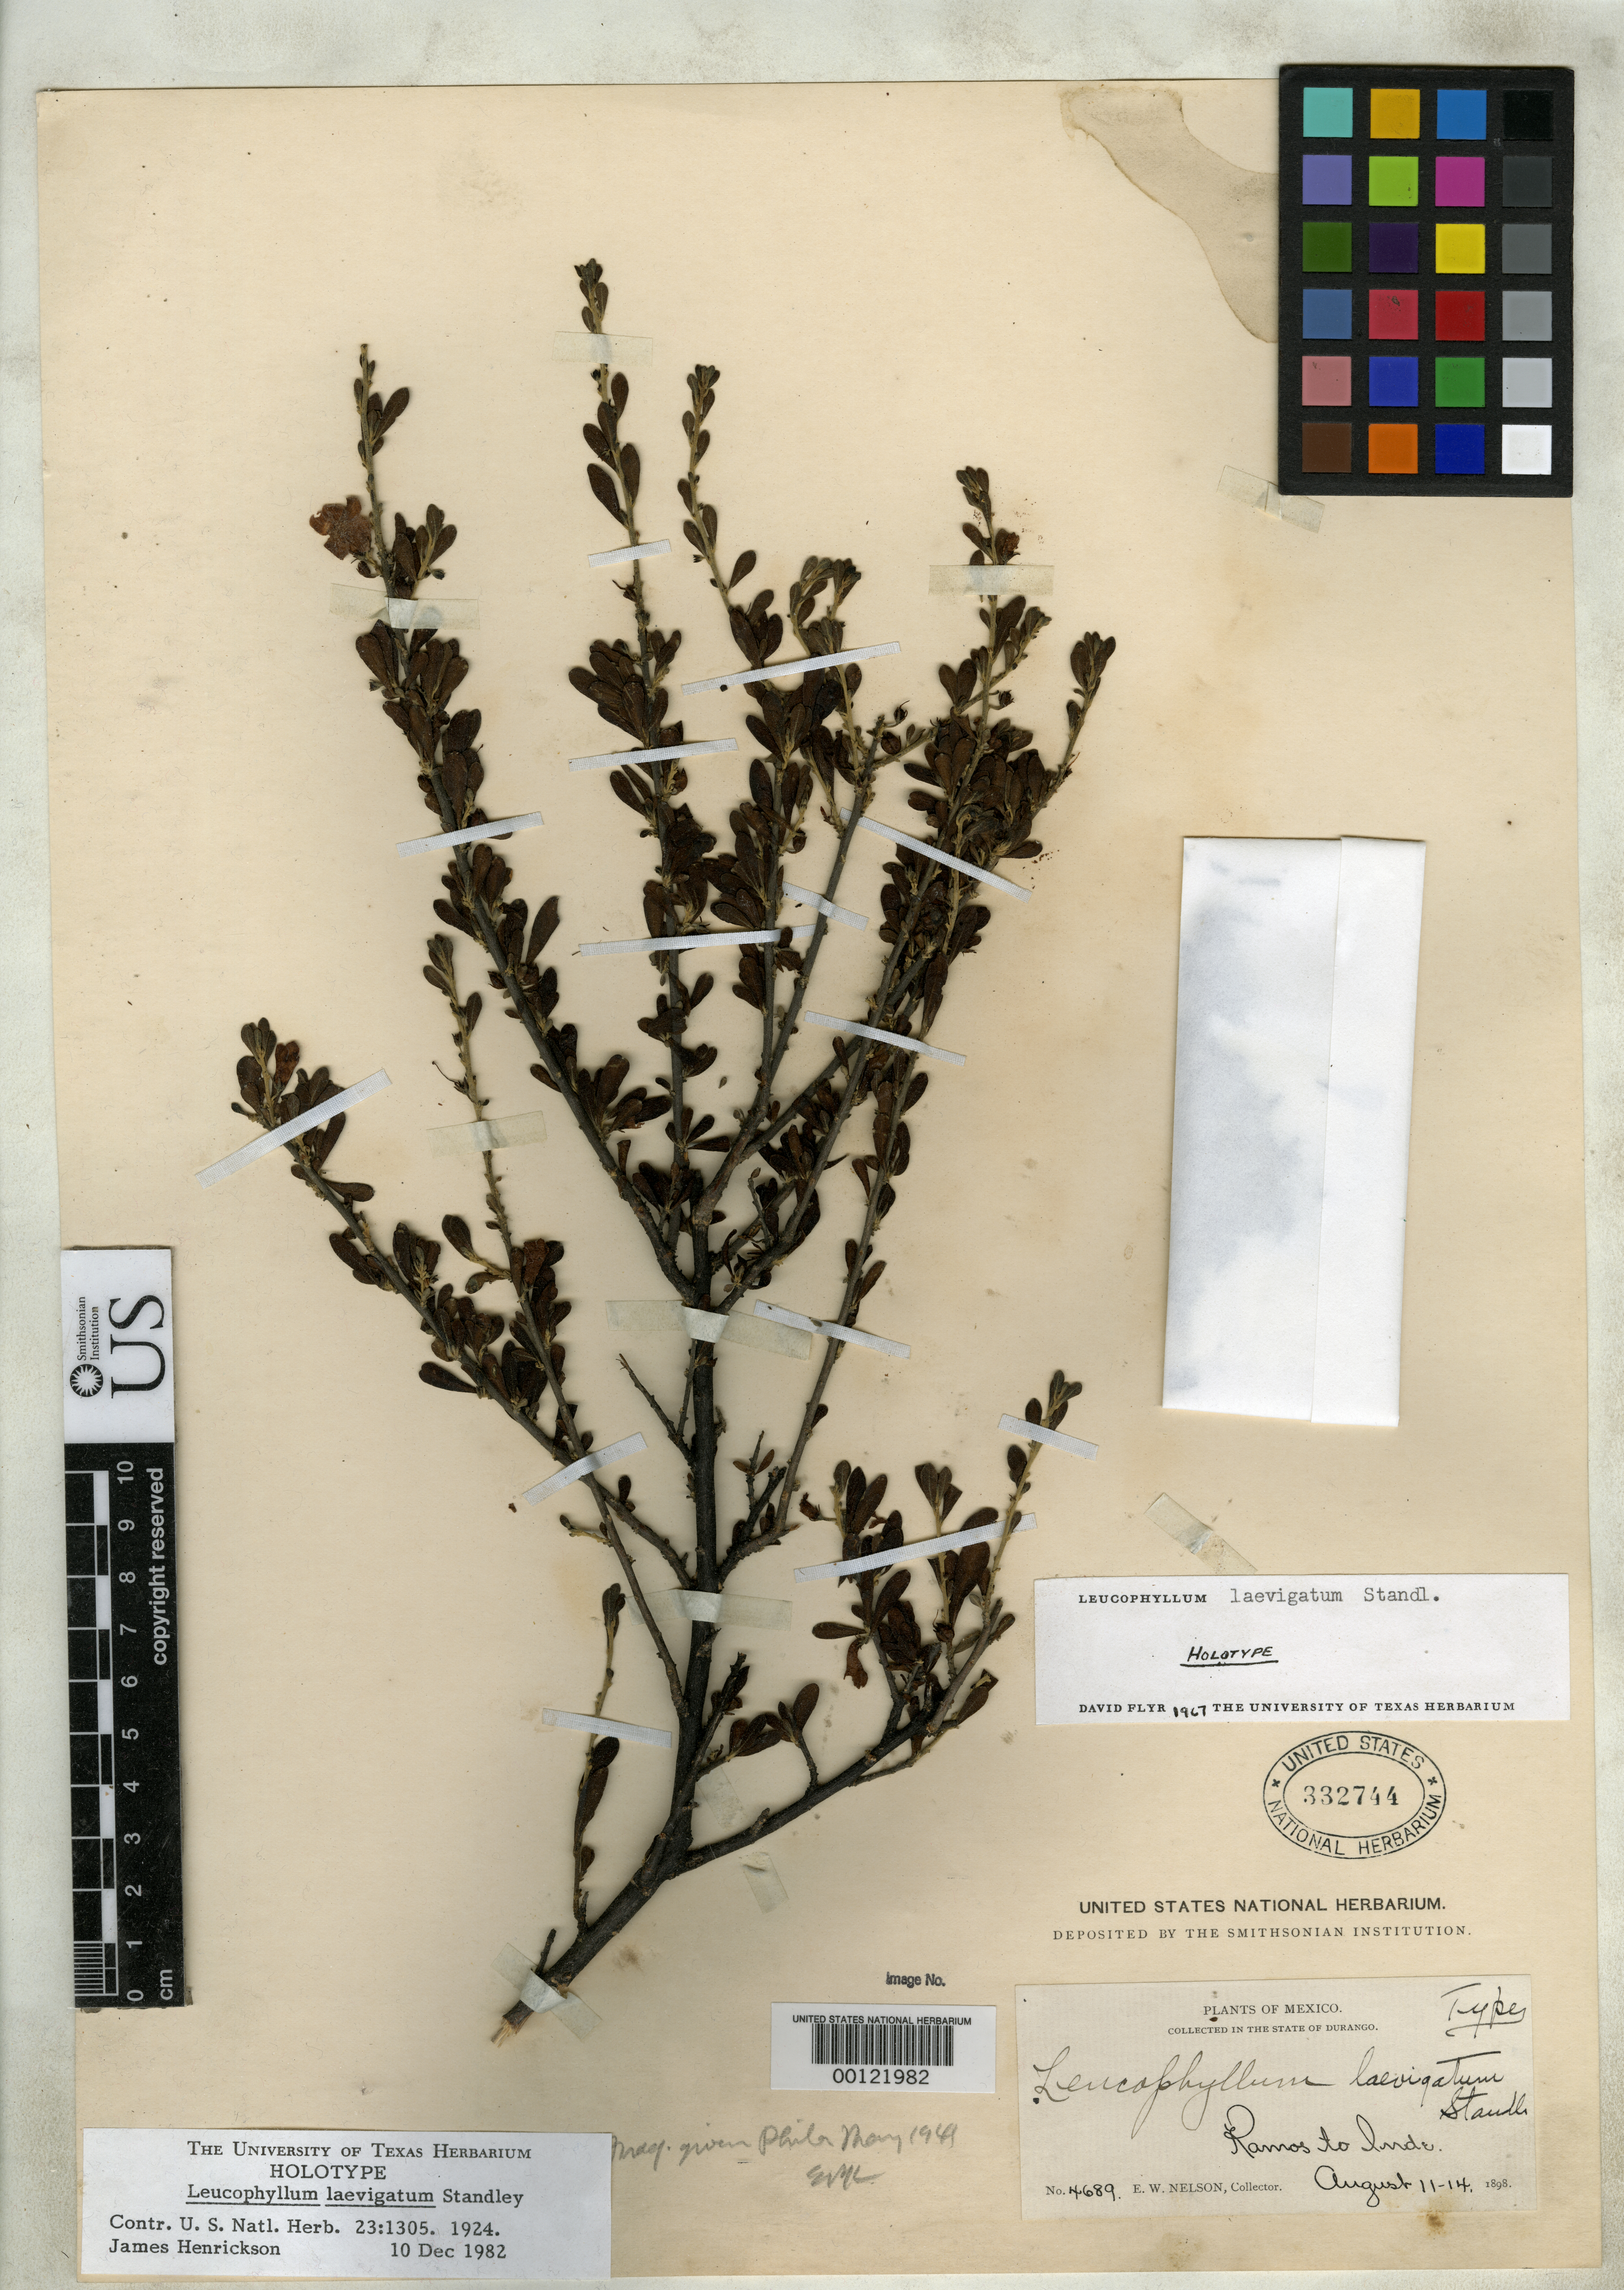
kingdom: Plantae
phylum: Tracheophyta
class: Magnoliopsida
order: Lamiales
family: Scrophulariaceae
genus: Leucophyllum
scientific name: Leucophyllum laevigatum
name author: Standl.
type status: Holotype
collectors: E. W. Nelson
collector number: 4689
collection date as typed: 11 Aug 1898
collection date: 1898-08-11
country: Mexico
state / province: Durango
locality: Between Ramos and Inde.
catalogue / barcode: US 332744